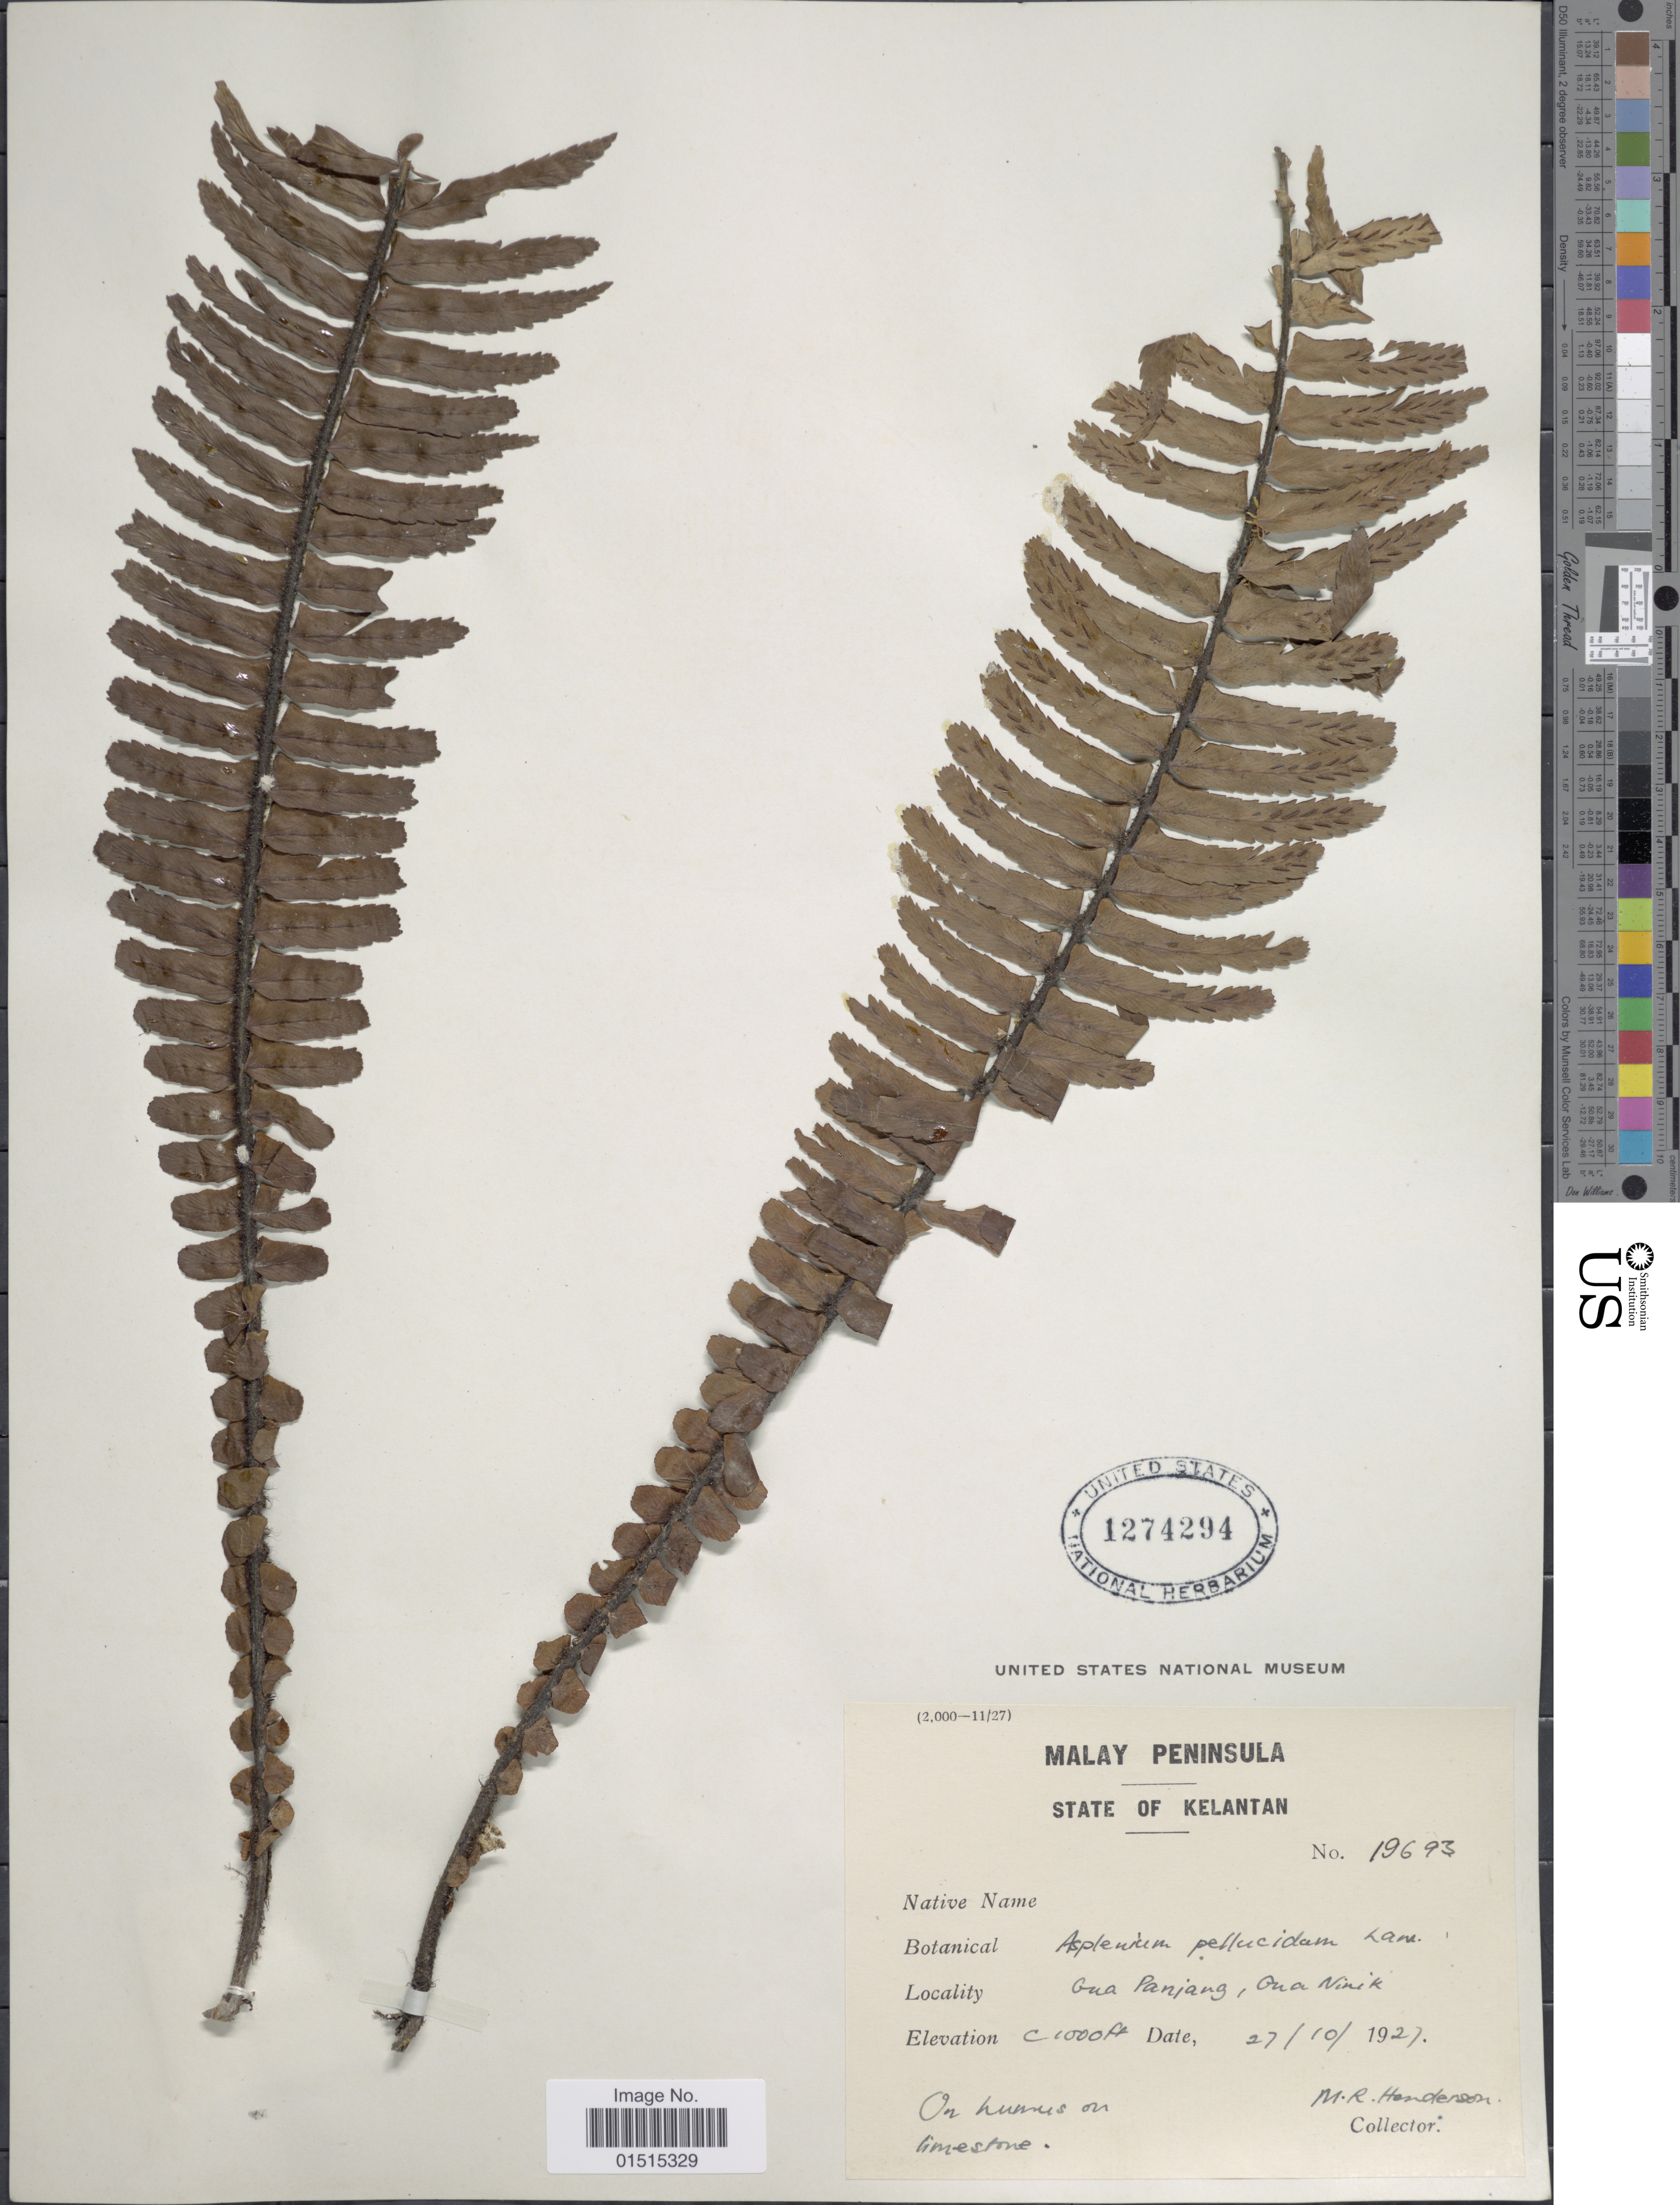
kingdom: Plantae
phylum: Tracheophyta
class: Polypodiopsida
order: Polypodiales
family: Aspleniaceae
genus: Asplenium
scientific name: Asplenium pellucidum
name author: Lam.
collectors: M. Henderson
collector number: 19693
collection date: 1927-10-27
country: Malaysia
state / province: Kelantan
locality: Malay Peninsula, Gua Panjang, Oua Ninik [interpreted]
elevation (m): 305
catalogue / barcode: US 1274294